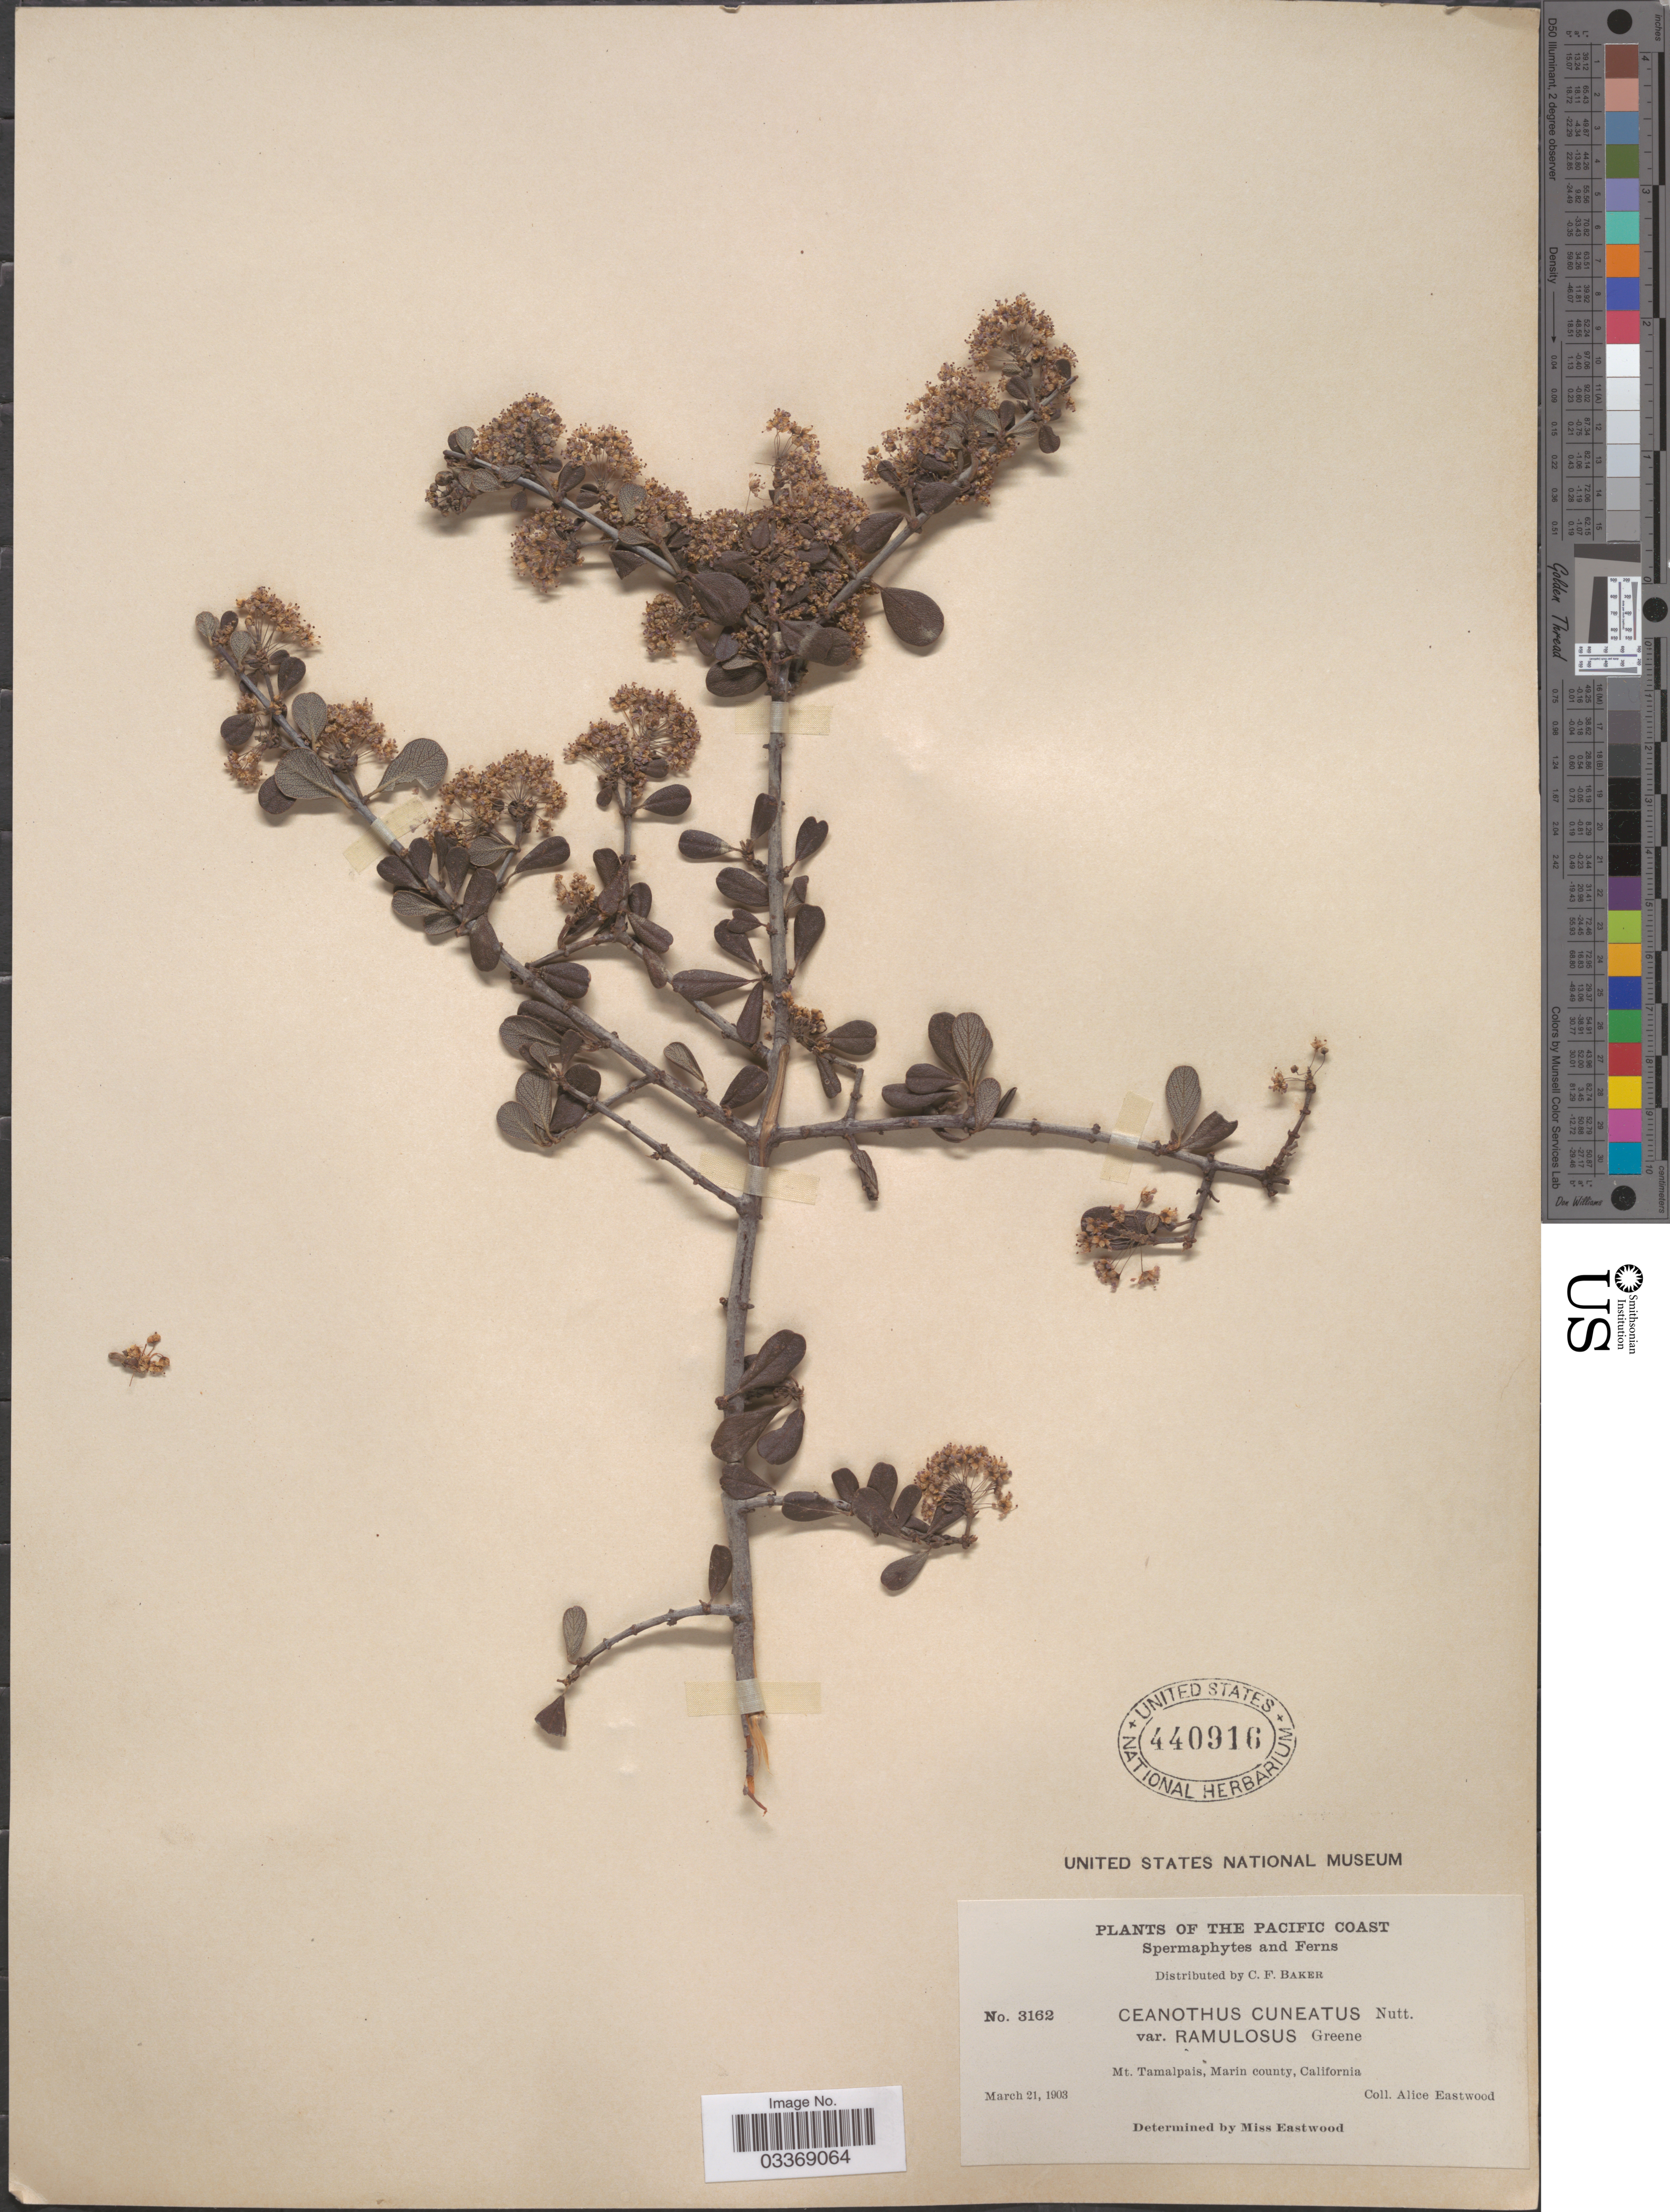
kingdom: Plantae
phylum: Tracheophyta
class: Magnoliopsida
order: Rosales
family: Rhamnaceae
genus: Ceanothus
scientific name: Ceanothus cuneatus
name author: (Hook.) Nutt.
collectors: A. Eastwood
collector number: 3162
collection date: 1903-03-21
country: United States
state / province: California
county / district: Marin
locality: The Pacific Coast. Mt. Tamalpais, Marin county.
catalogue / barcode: US 440916